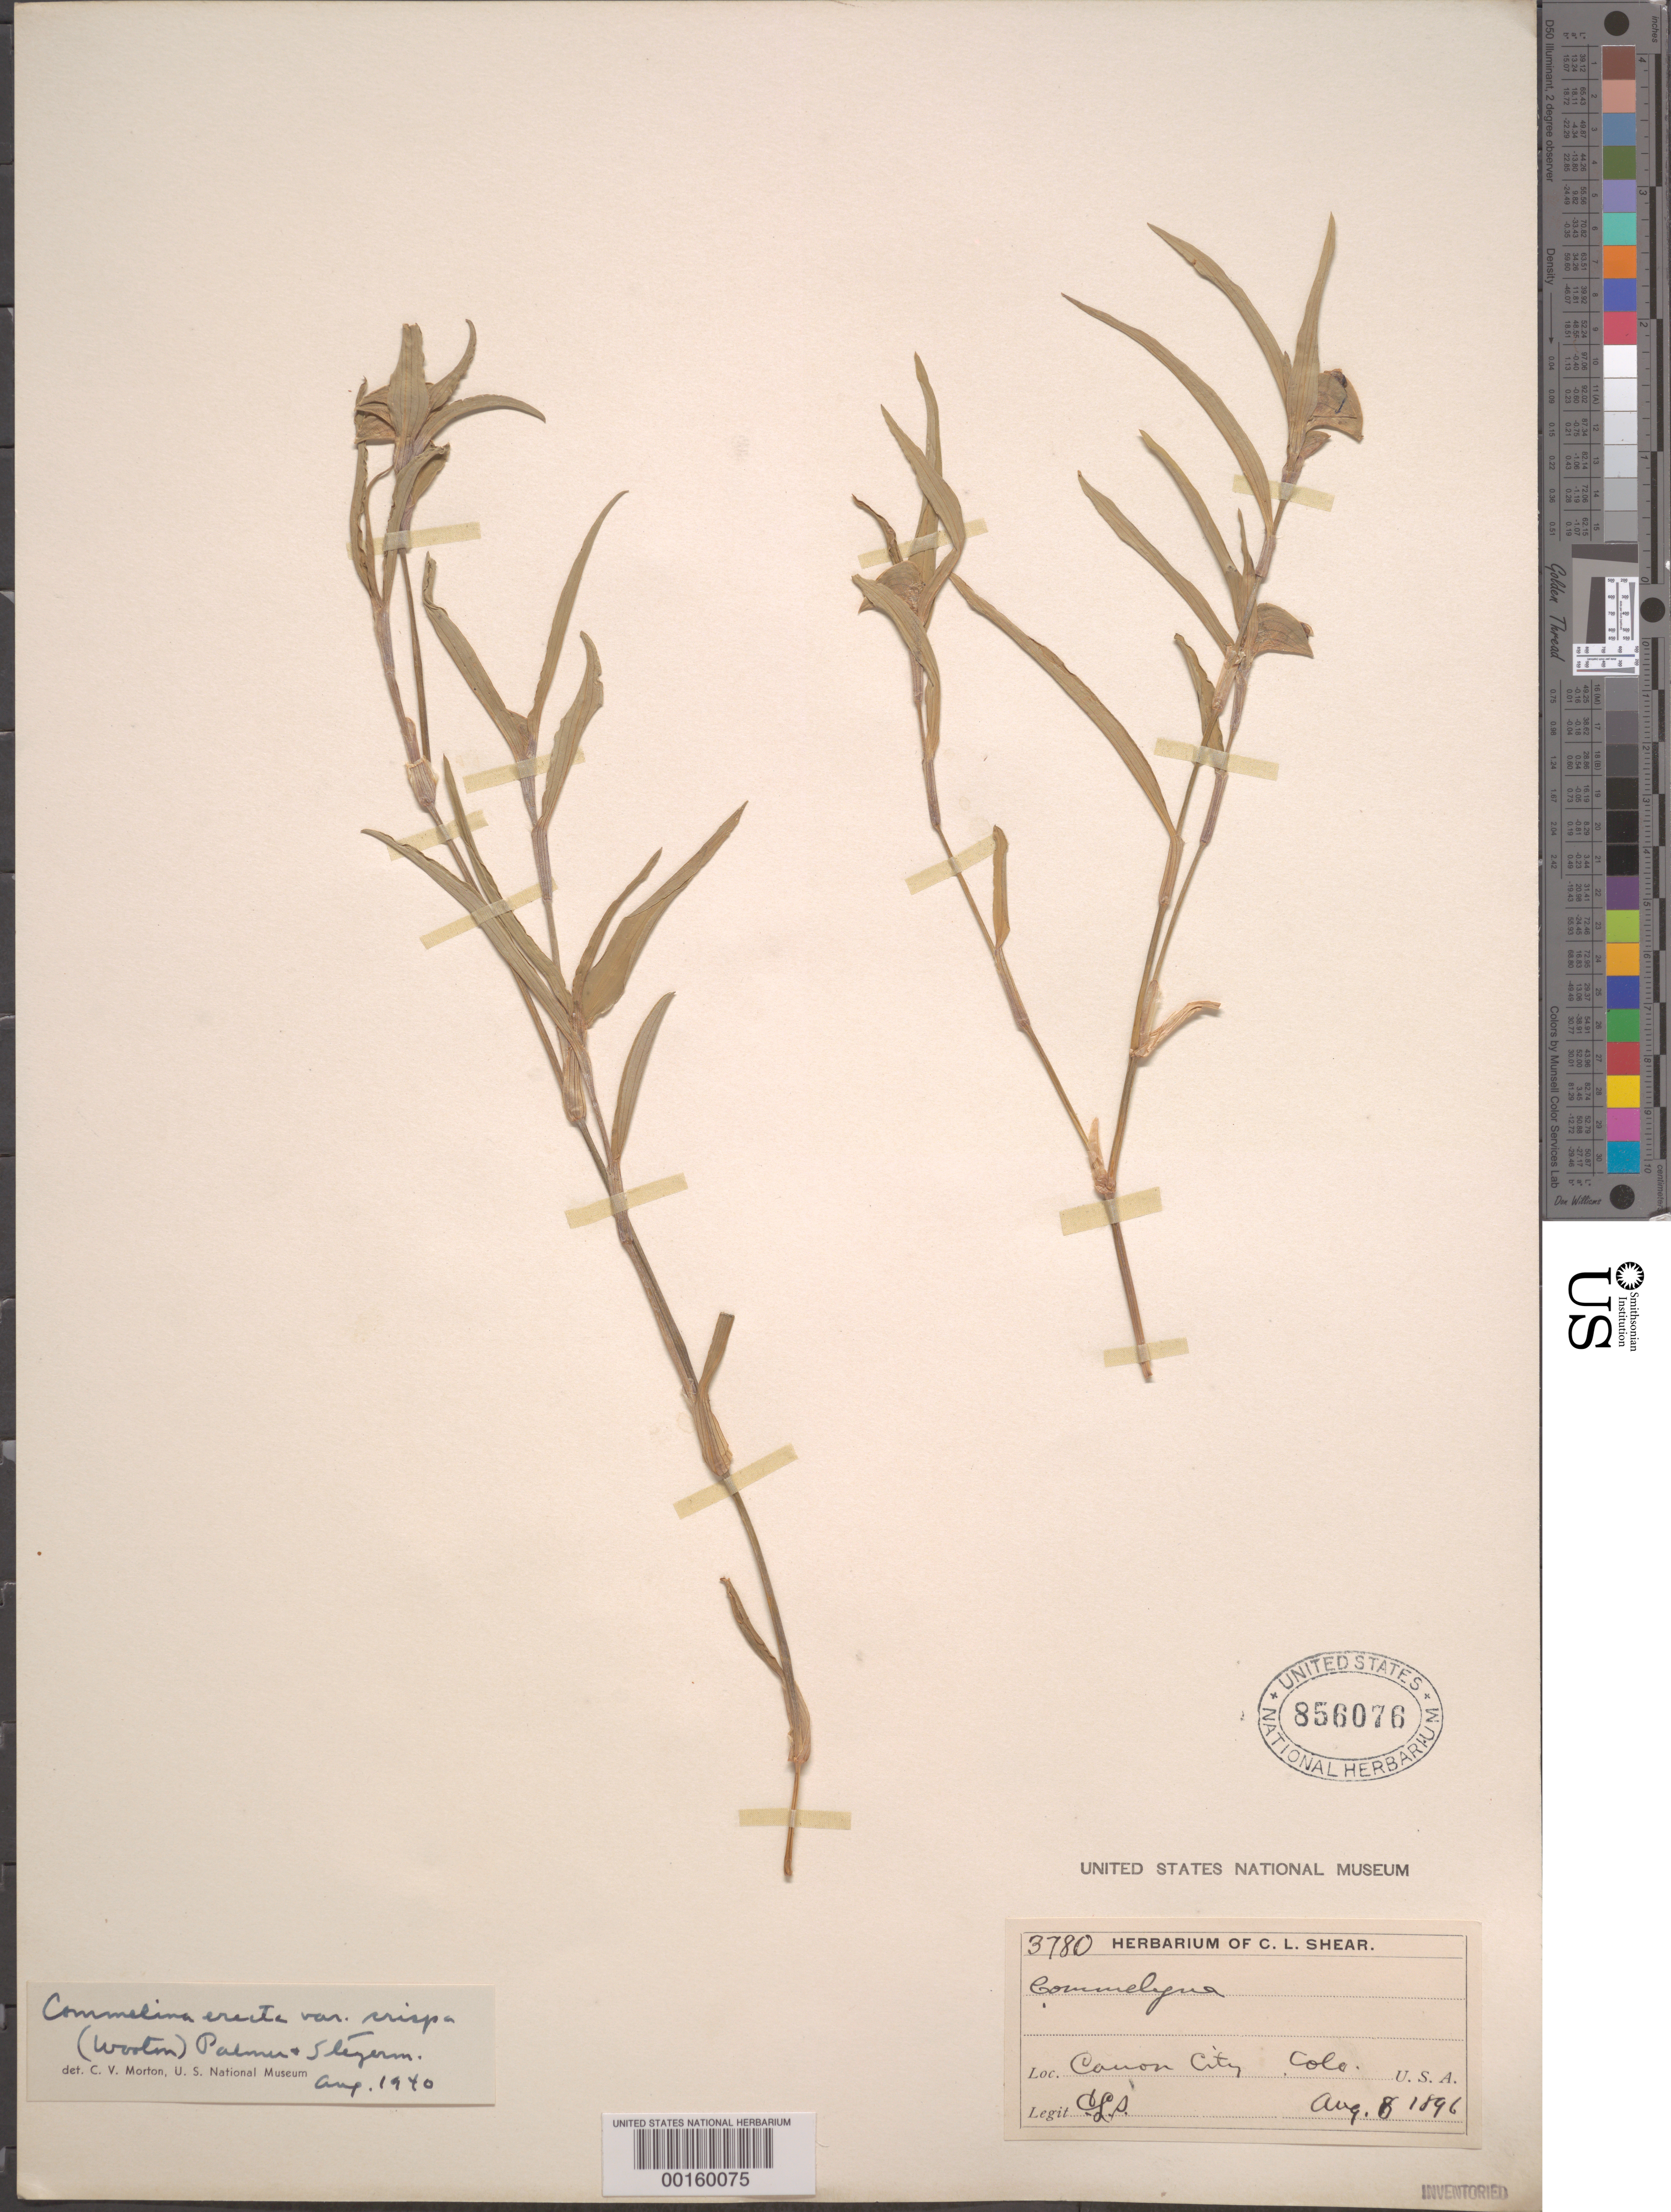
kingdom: Plantae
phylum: Tracheophyta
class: Liliopsida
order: Commelinales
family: Commelinaceae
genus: Commelina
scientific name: Commelina erecta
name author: L.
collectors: C. L. Shear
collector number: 3780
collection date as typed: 08 Aug 1896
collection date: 1896-08-08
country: United States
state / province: Colorado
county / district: Fremont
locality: Canon city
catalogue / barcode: US 856076